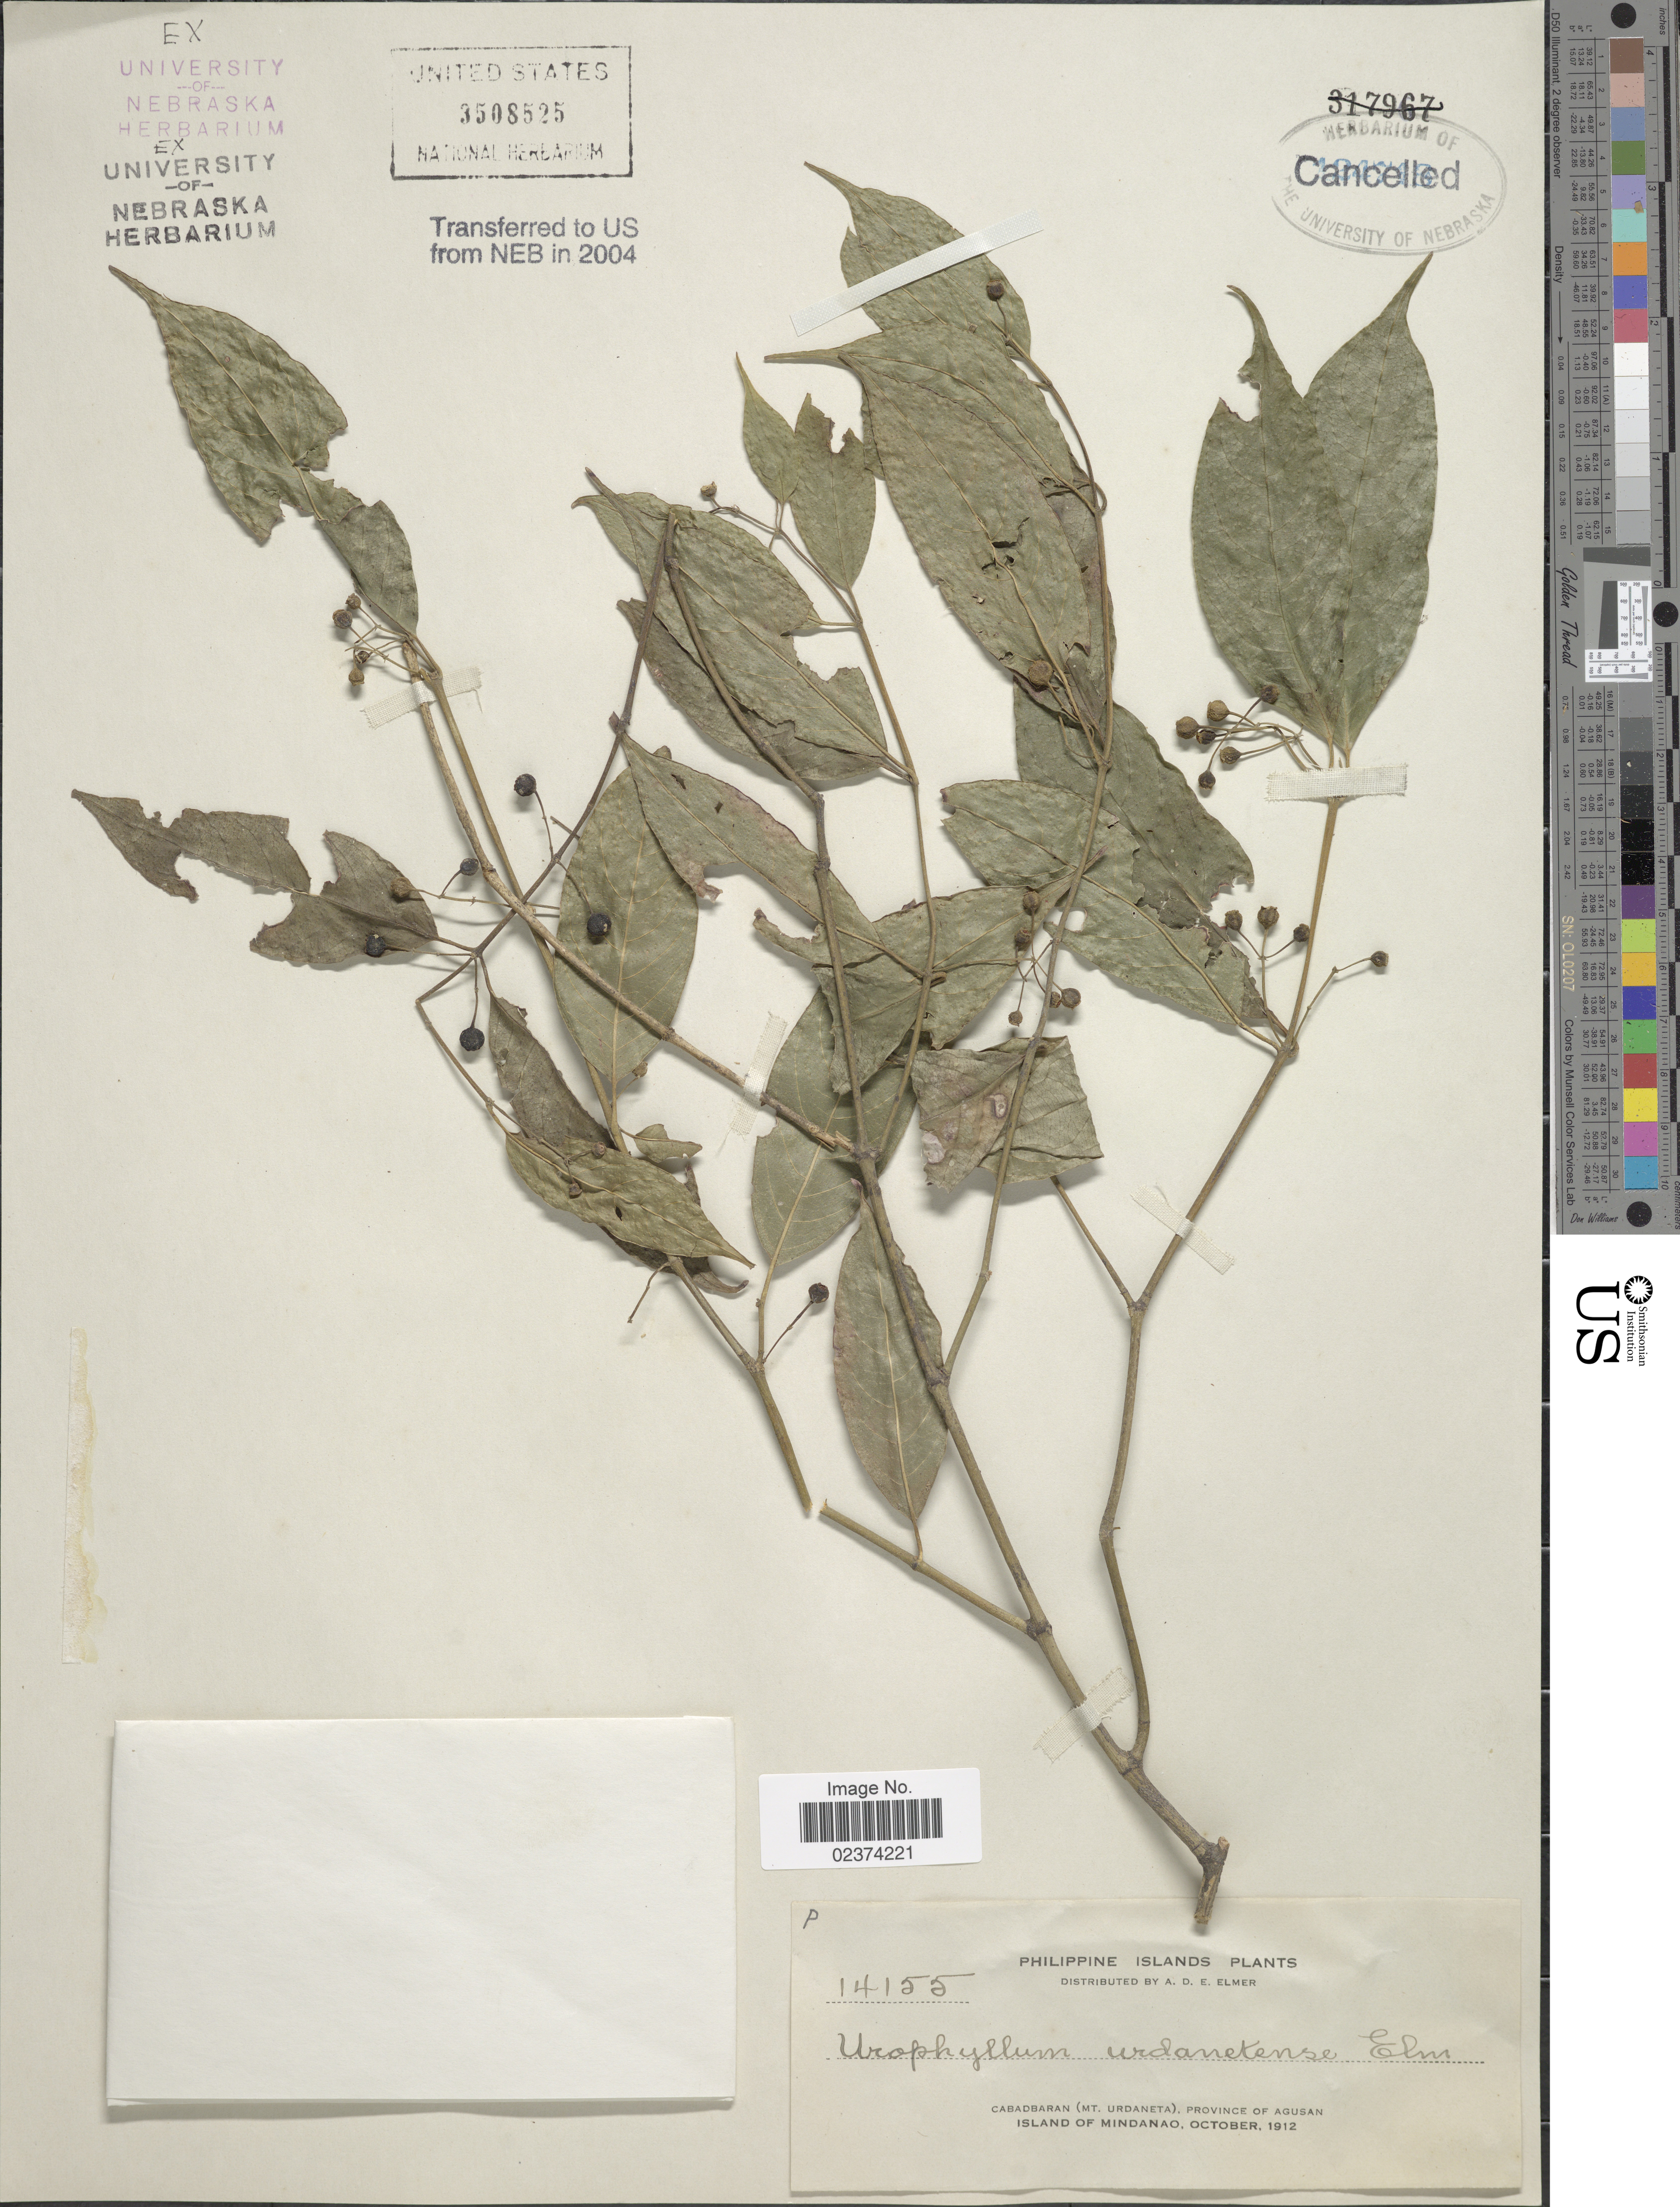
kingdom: Plantae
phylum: Tracheophyta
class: Magnoliopsida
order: Gentianales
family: Rubiaceae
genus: Urophyllum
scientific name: Urophyllum urdanetense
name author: Elmer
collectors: A. D. E. Elmer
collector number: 14155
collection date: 1912-10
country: Philippines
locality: Philippine Islands. Cabadbaran (Mt. Urdaneta), Province of Agusan. Island of Mindanao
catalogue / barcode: US 3508525